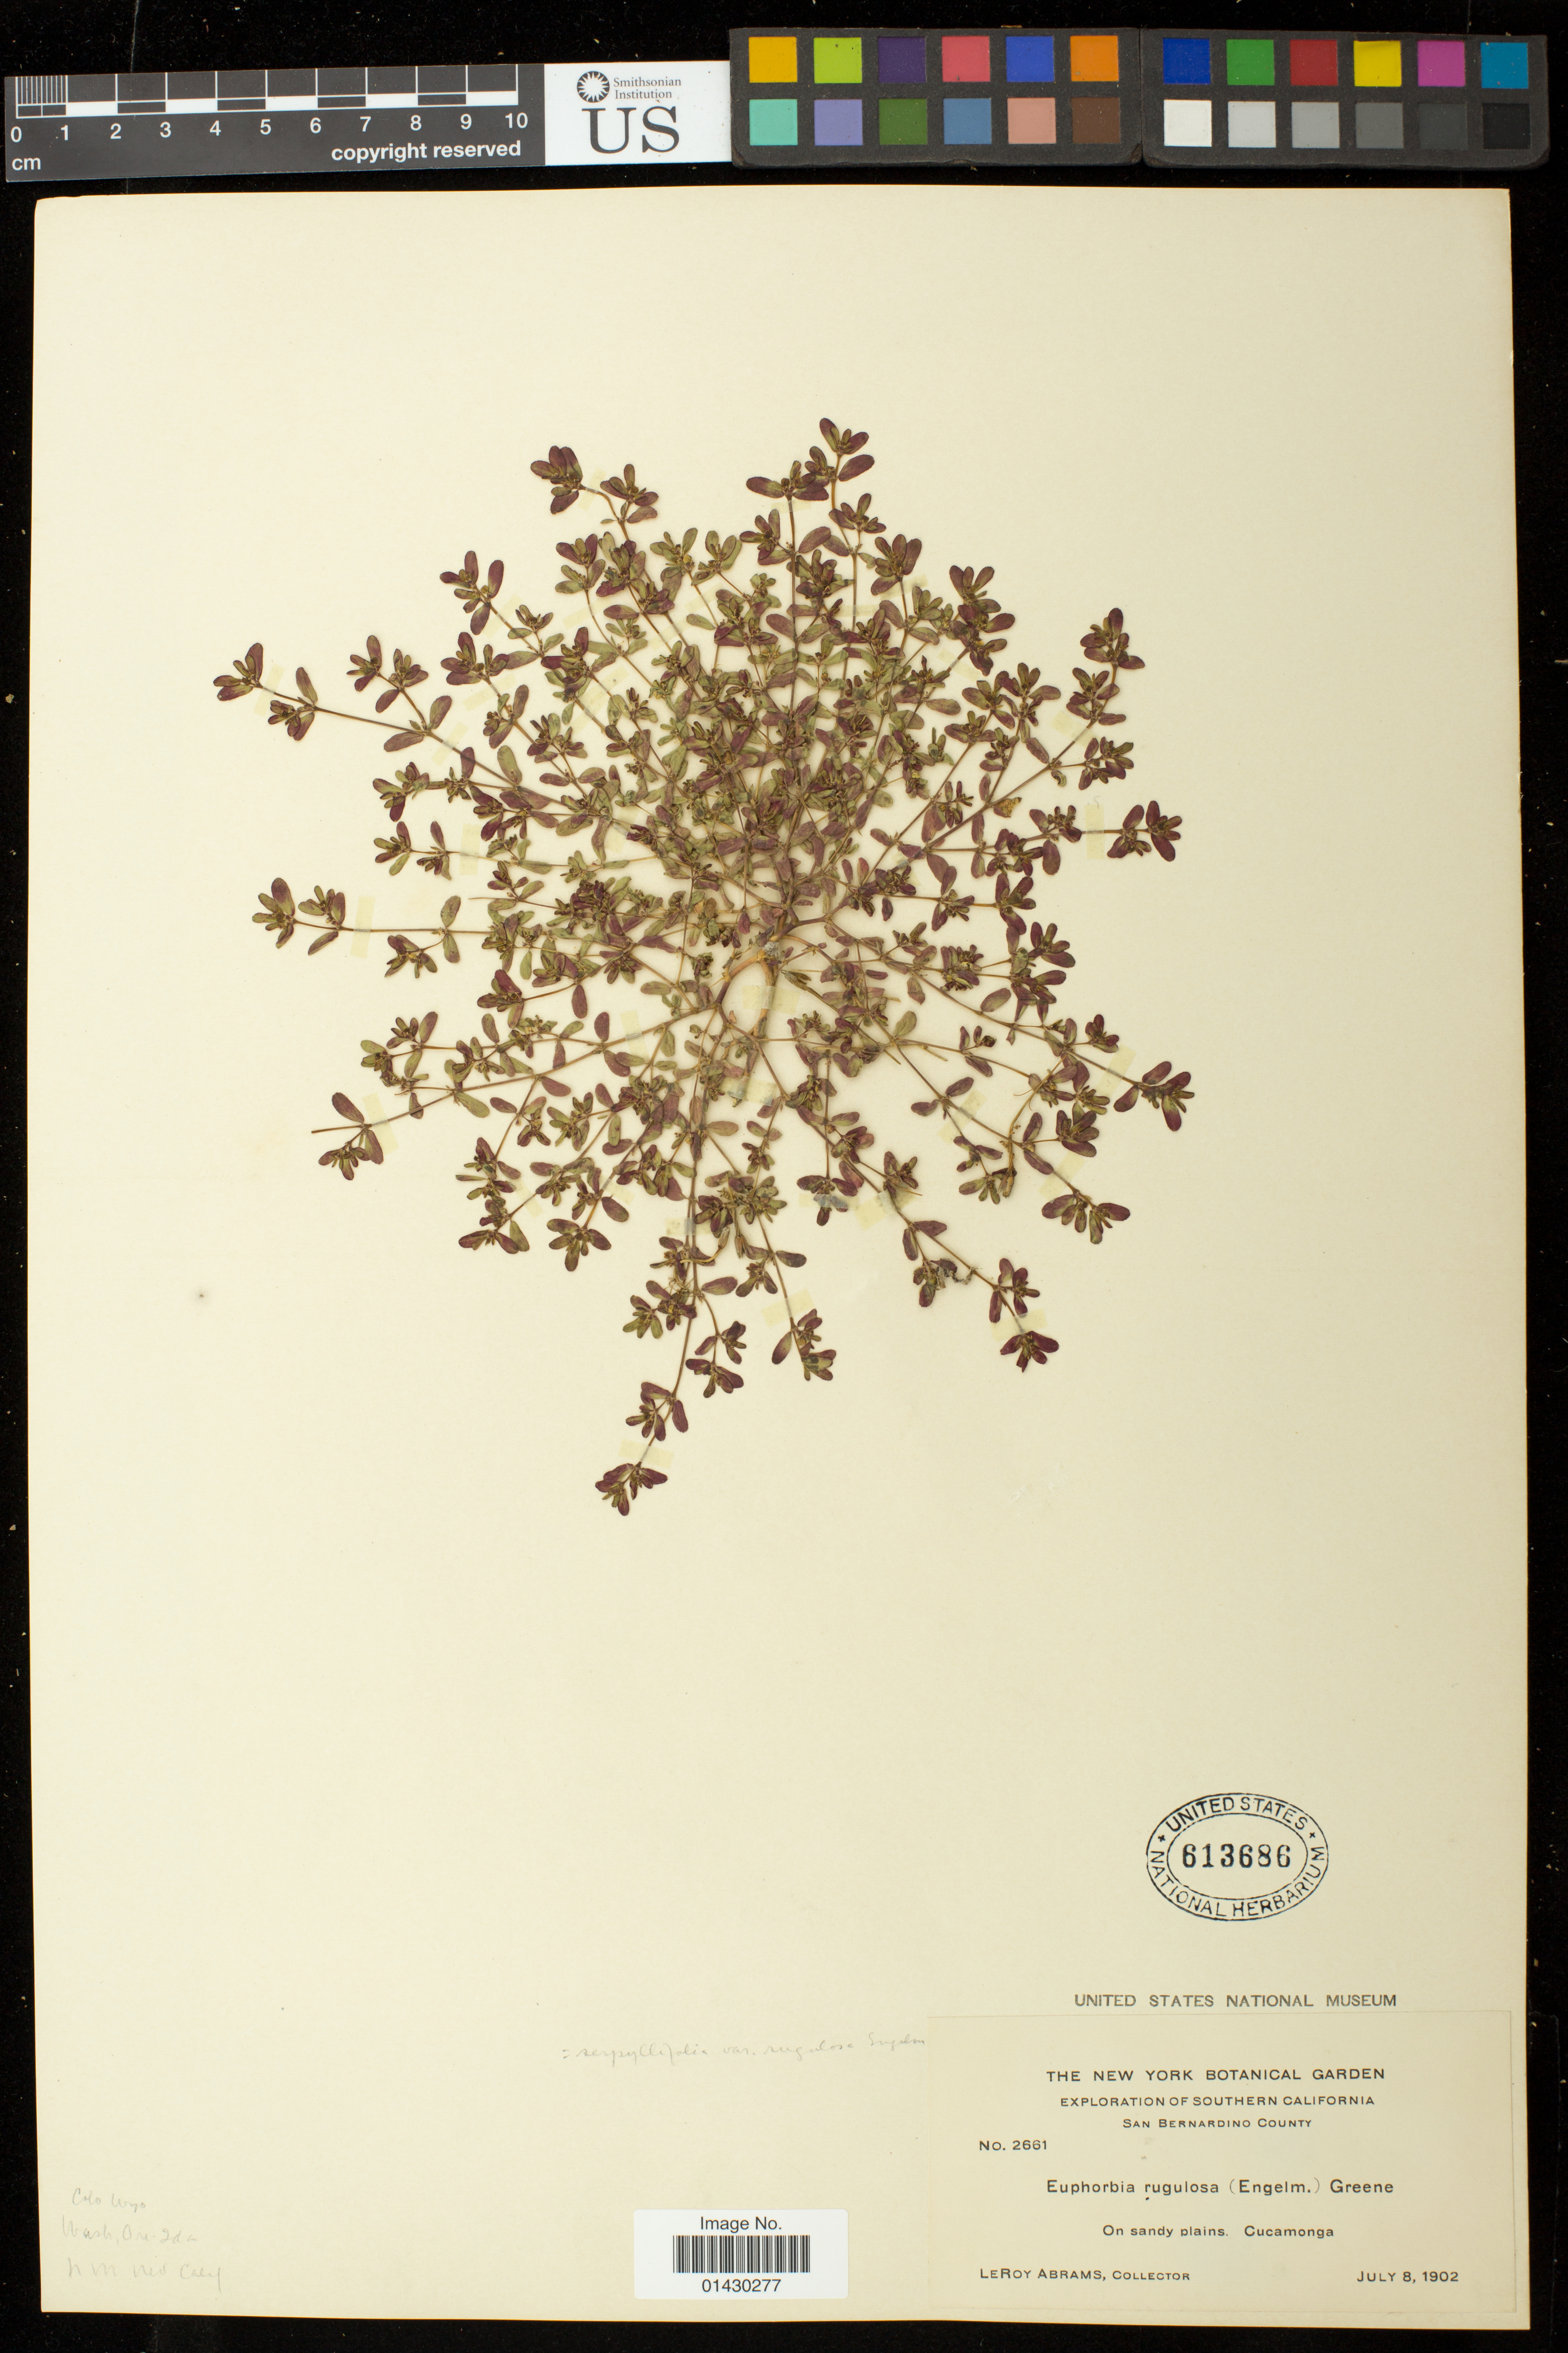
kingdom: Plantae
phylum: Tracheophyta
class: Magnoliopsida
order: Malpighiales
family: Euphorbiaceae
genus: Euphorbia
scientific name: Euphorbia serpillifolia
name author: Pers.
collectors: L. Abrams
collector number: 2661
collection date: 1902-07-08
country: United States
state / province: California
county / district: San Bernardino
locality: Cucamonga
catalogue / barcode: US 613686